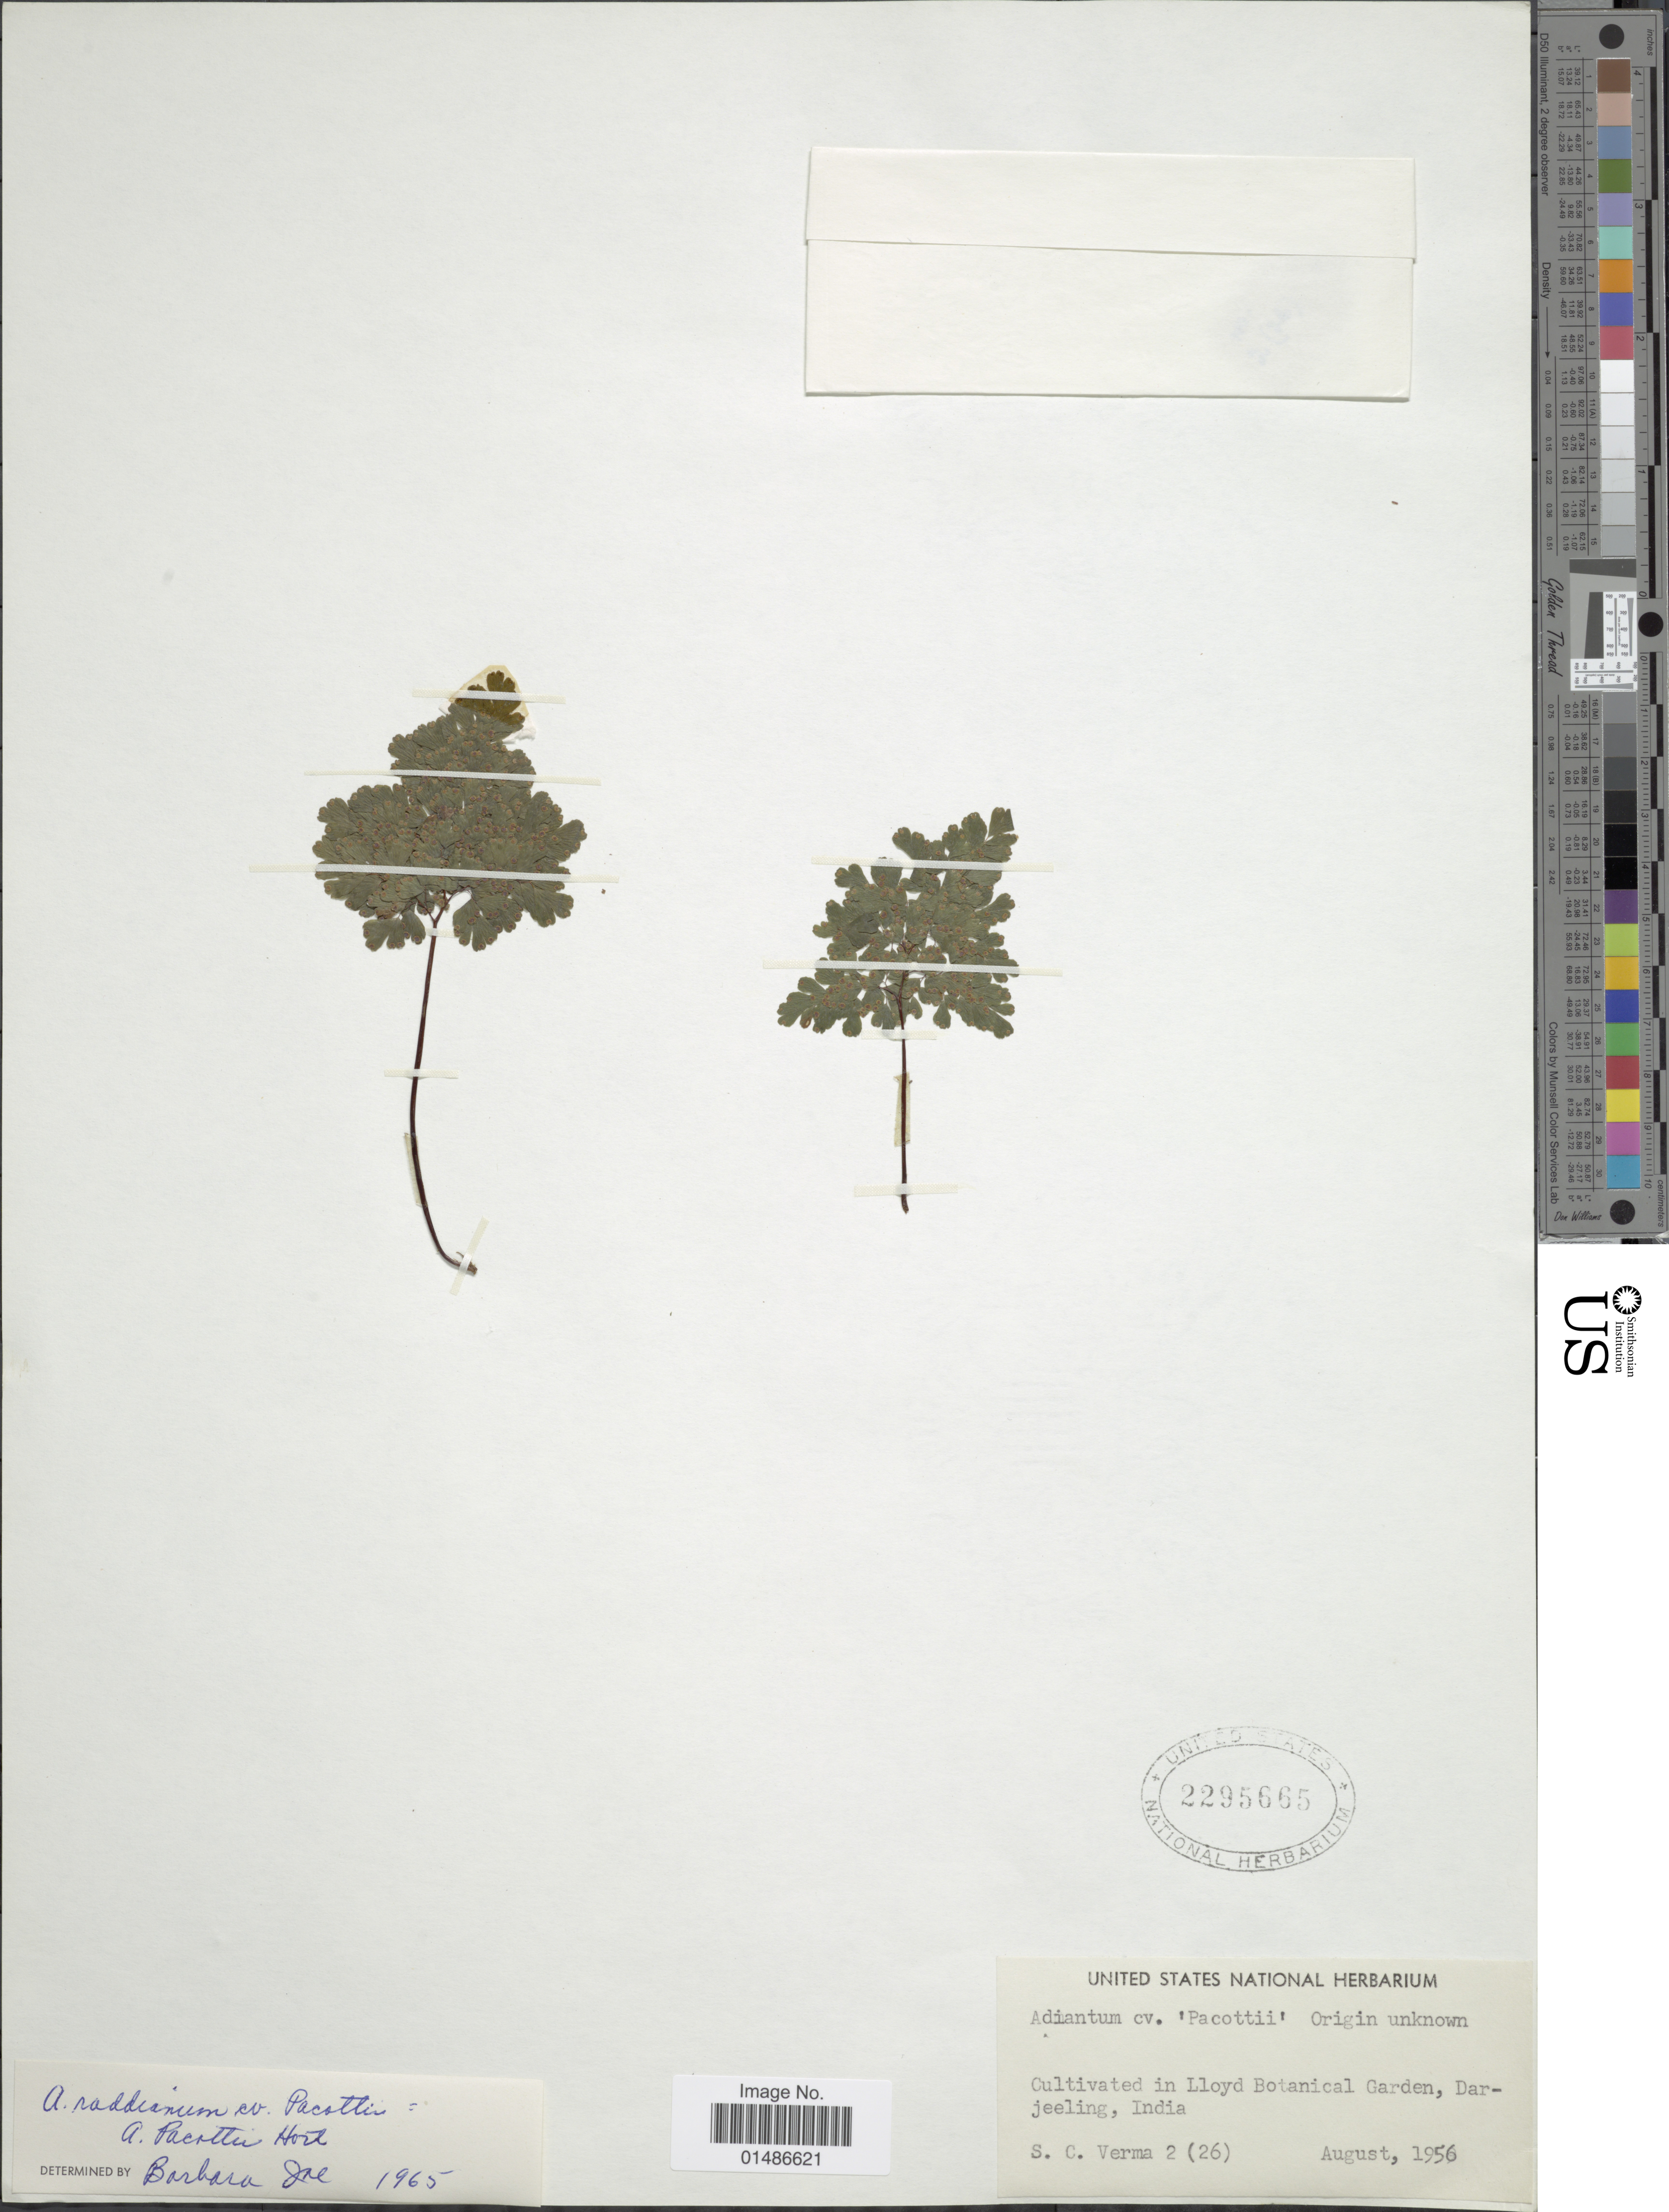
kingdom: Plantae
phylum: Tracheophyta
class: Polypodiopsida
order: Polypodiales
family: Pteridaceae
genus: Adiantum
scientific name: Adiantum raddianum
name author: C. Presl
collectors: S. Verma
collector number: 2 (26)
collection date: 1956-08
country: India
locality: Cultivated in Lloyd Botanical Garden, Darjeeling.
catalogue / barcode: US 2295665